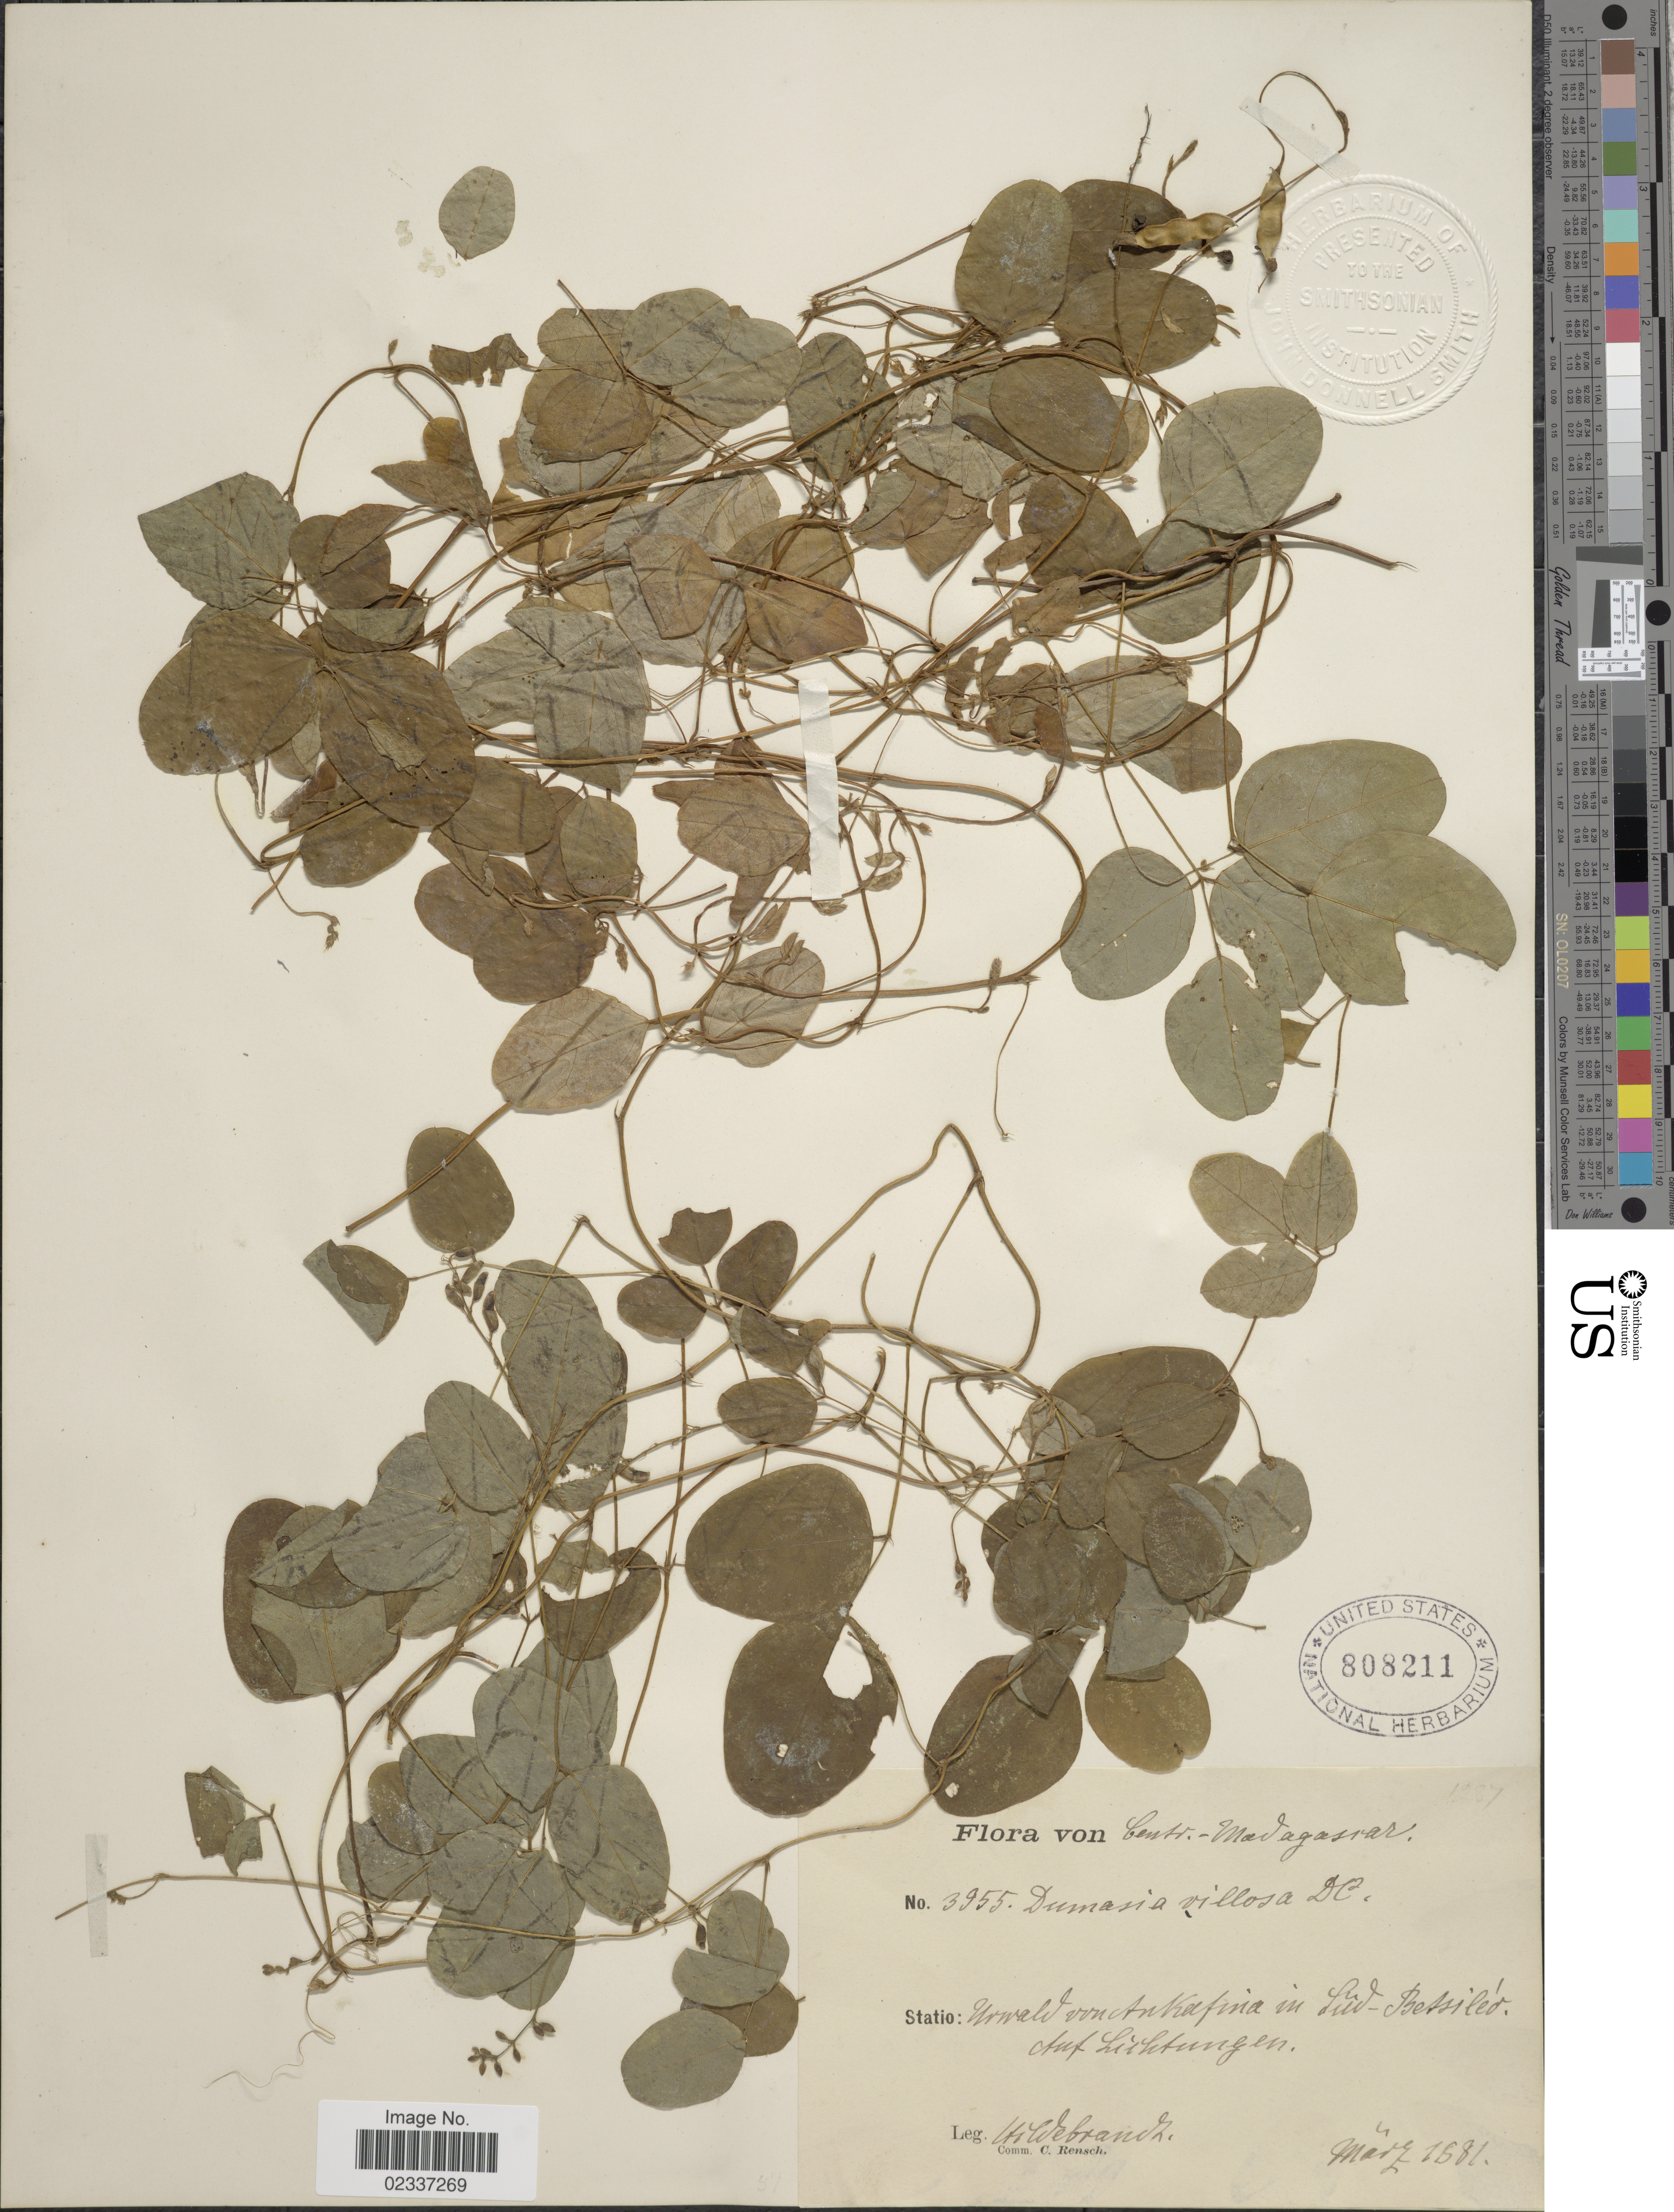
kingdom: Plantae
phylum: Tracheophyta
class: Magnoliopsida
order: Fabales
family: Fabaceae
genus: Dumasia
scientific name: Dumasia villosa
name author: DC.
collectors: J. Hildebrandt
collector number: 3955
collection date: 1881-03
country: Madagascar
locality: Centr. Madagascar, Urwald von Ankafina in Lud-Bessileo. Auf Lichtungen.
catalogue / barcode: US 808211